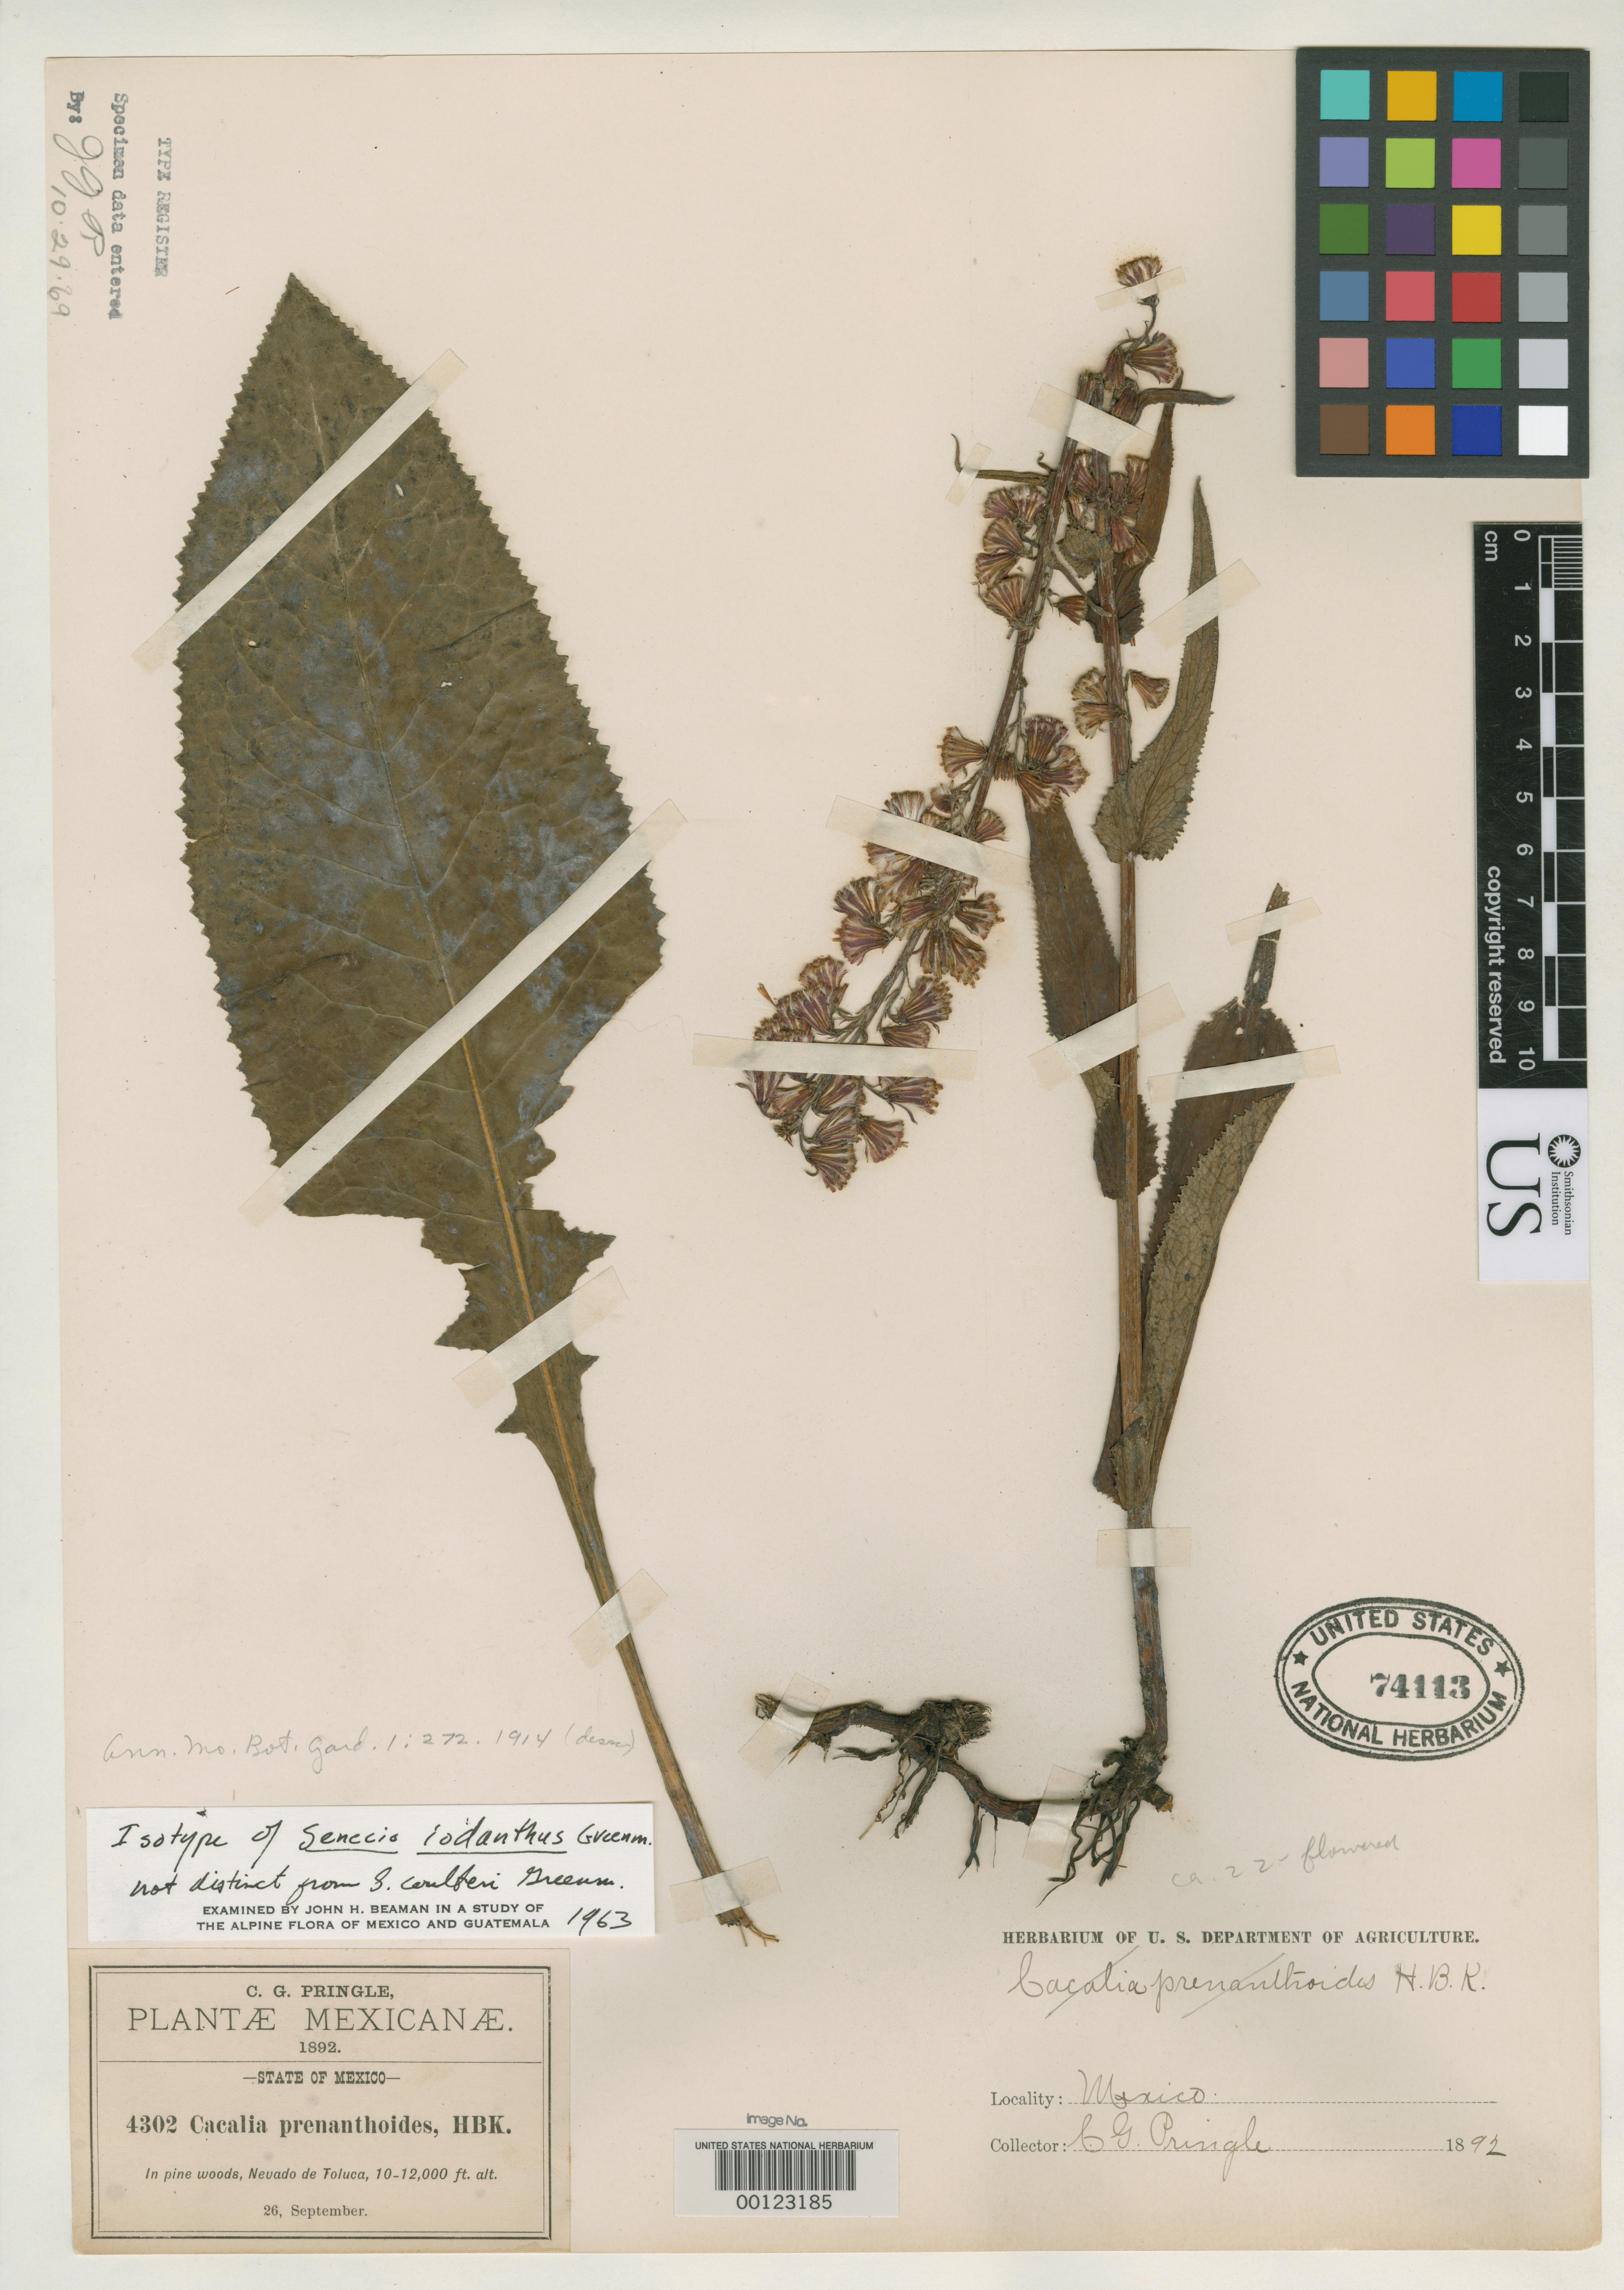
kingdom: Plantae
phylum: Tracheophyta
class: Magnoliopsida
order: Asterales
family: Asteraceae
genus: Senecio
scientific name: Senecio iodanthus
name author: Greenm.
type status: Isotype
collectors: C. G. Pringle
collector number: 4302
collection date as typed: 26 Sep 1892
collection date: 1892-09-26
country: Mexico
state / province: México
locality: Nevada de Toluca.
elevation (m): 3000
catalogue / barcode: US 74113